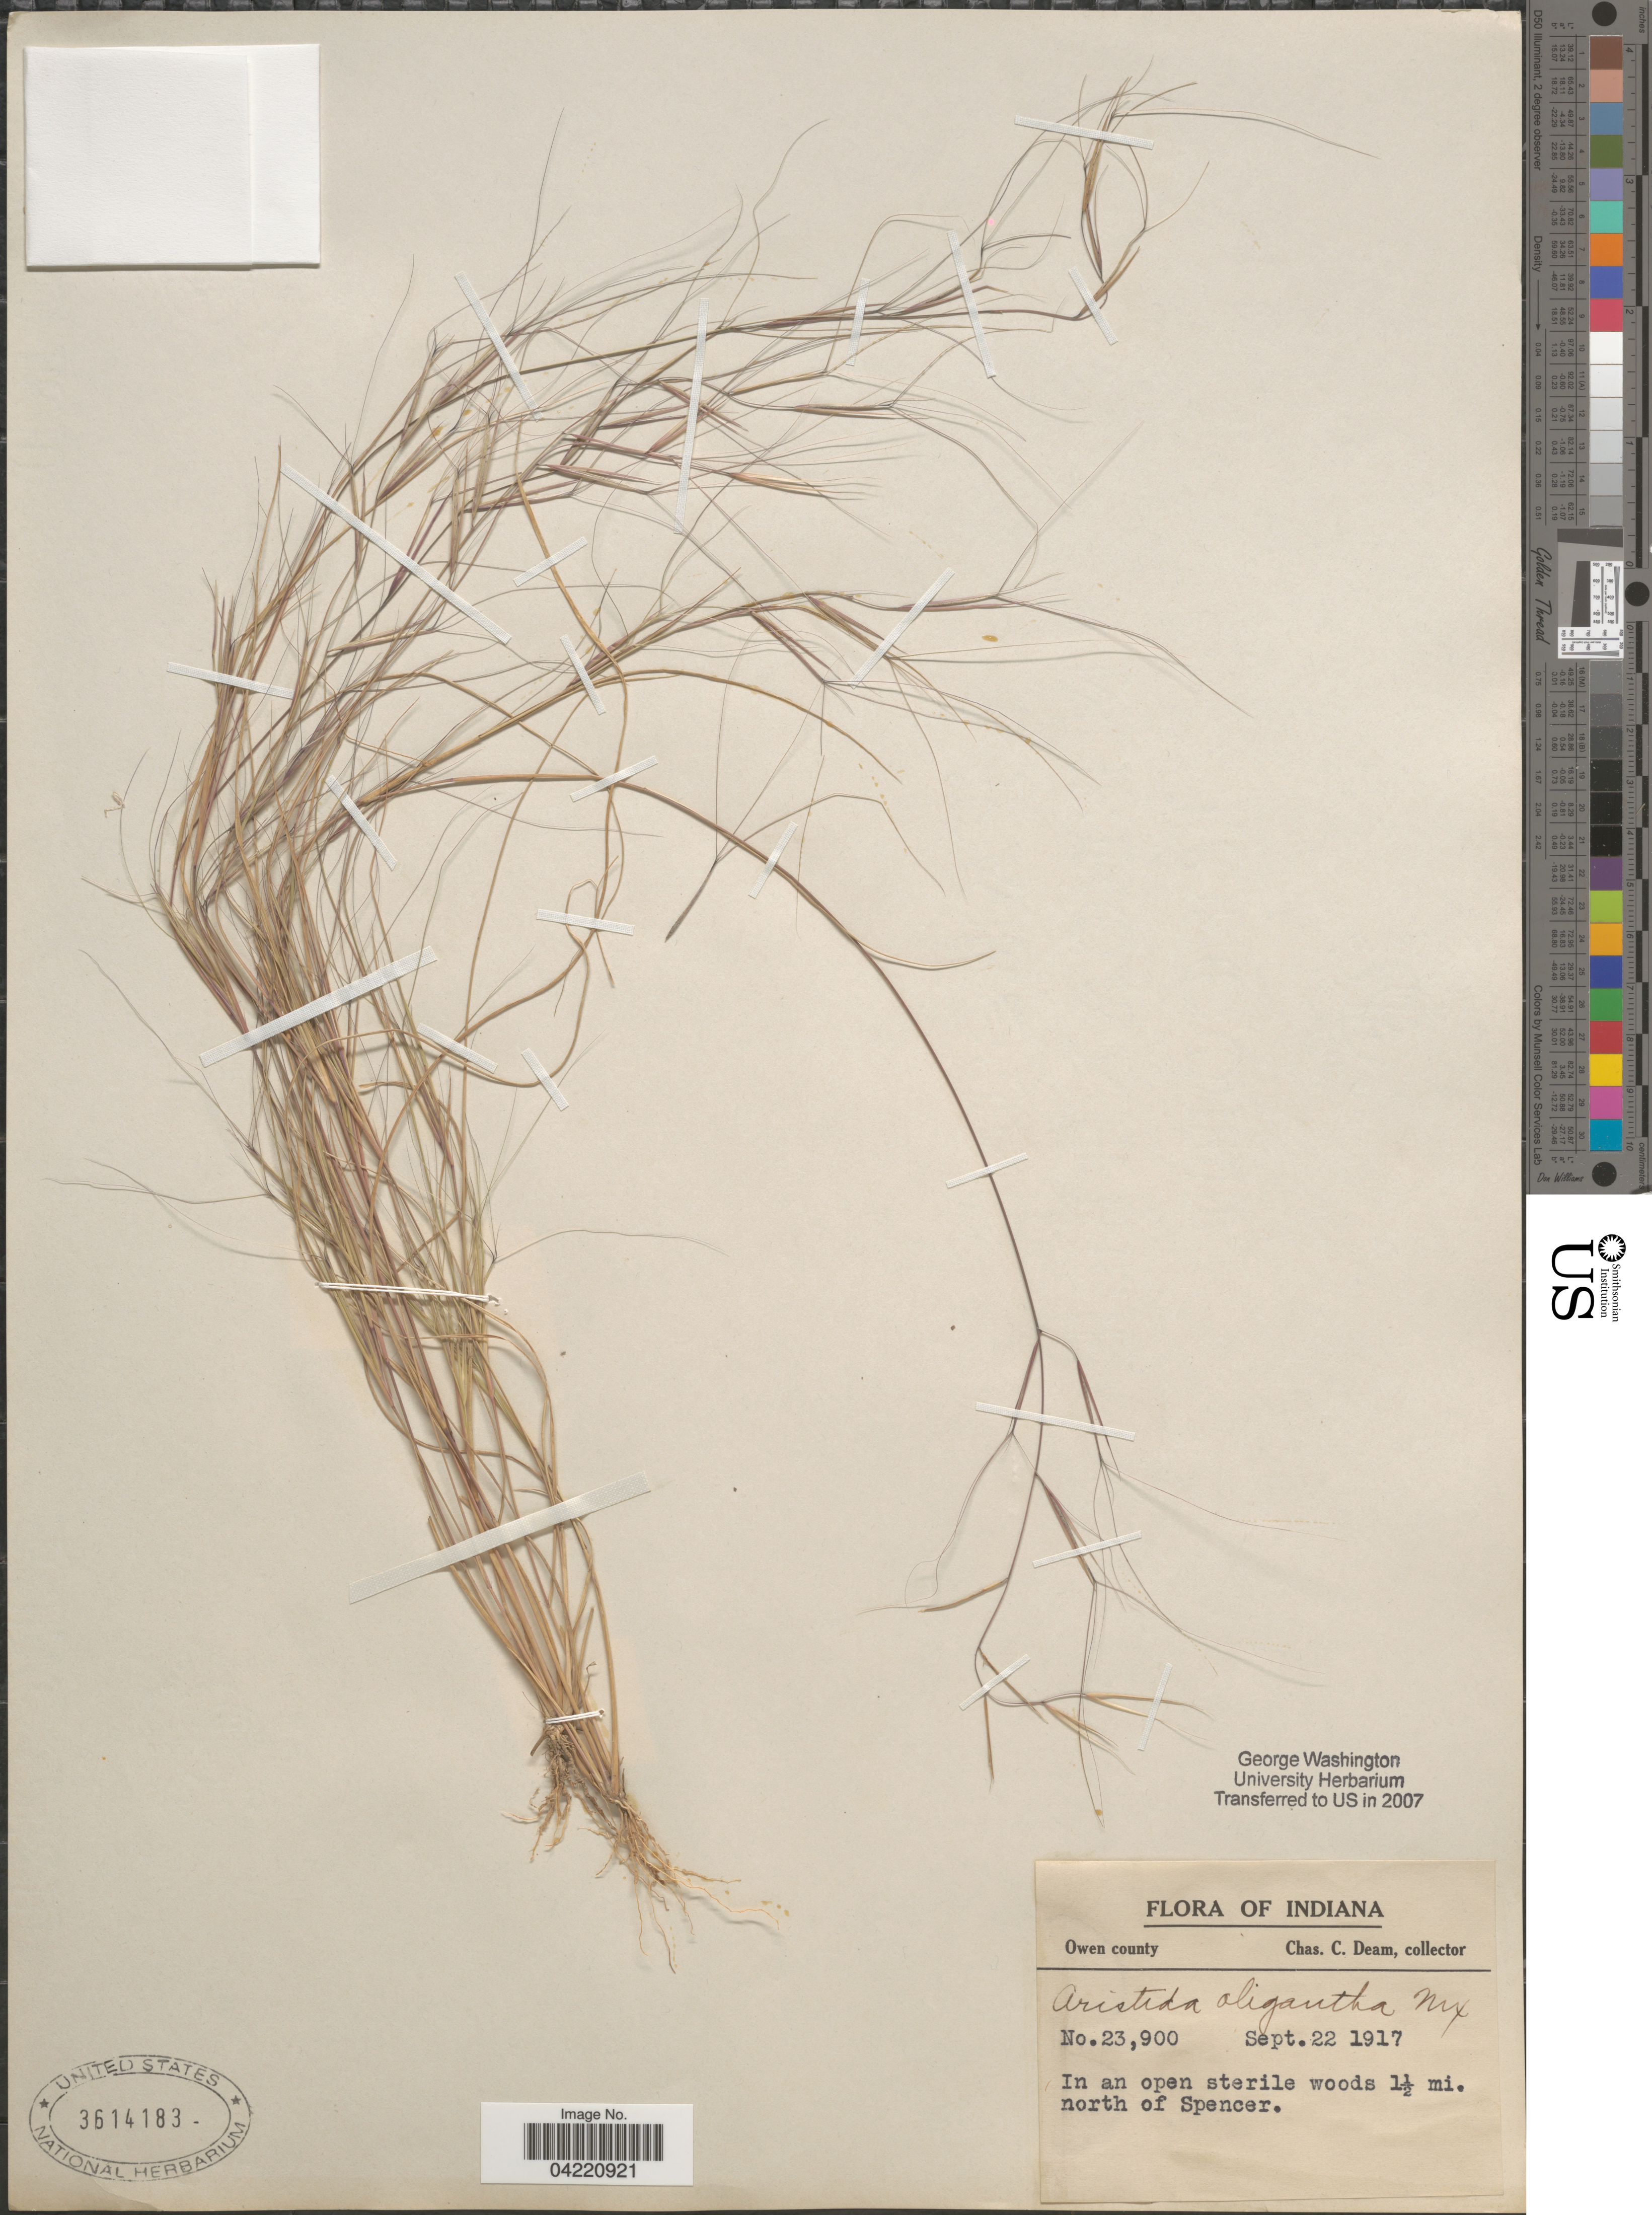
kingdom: Plantae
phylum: Tracheophyta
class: Liliopsida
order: Poales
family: Poaceae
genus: Aristida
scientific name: Aristida oligantha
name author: Michx.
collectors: C. C. Deam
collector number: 23900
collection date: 1917-09-22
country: United States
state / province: Indiana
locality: Owen County. In an open sterile woods 1½ mi. north of Spencer.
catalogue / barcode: US 3614183